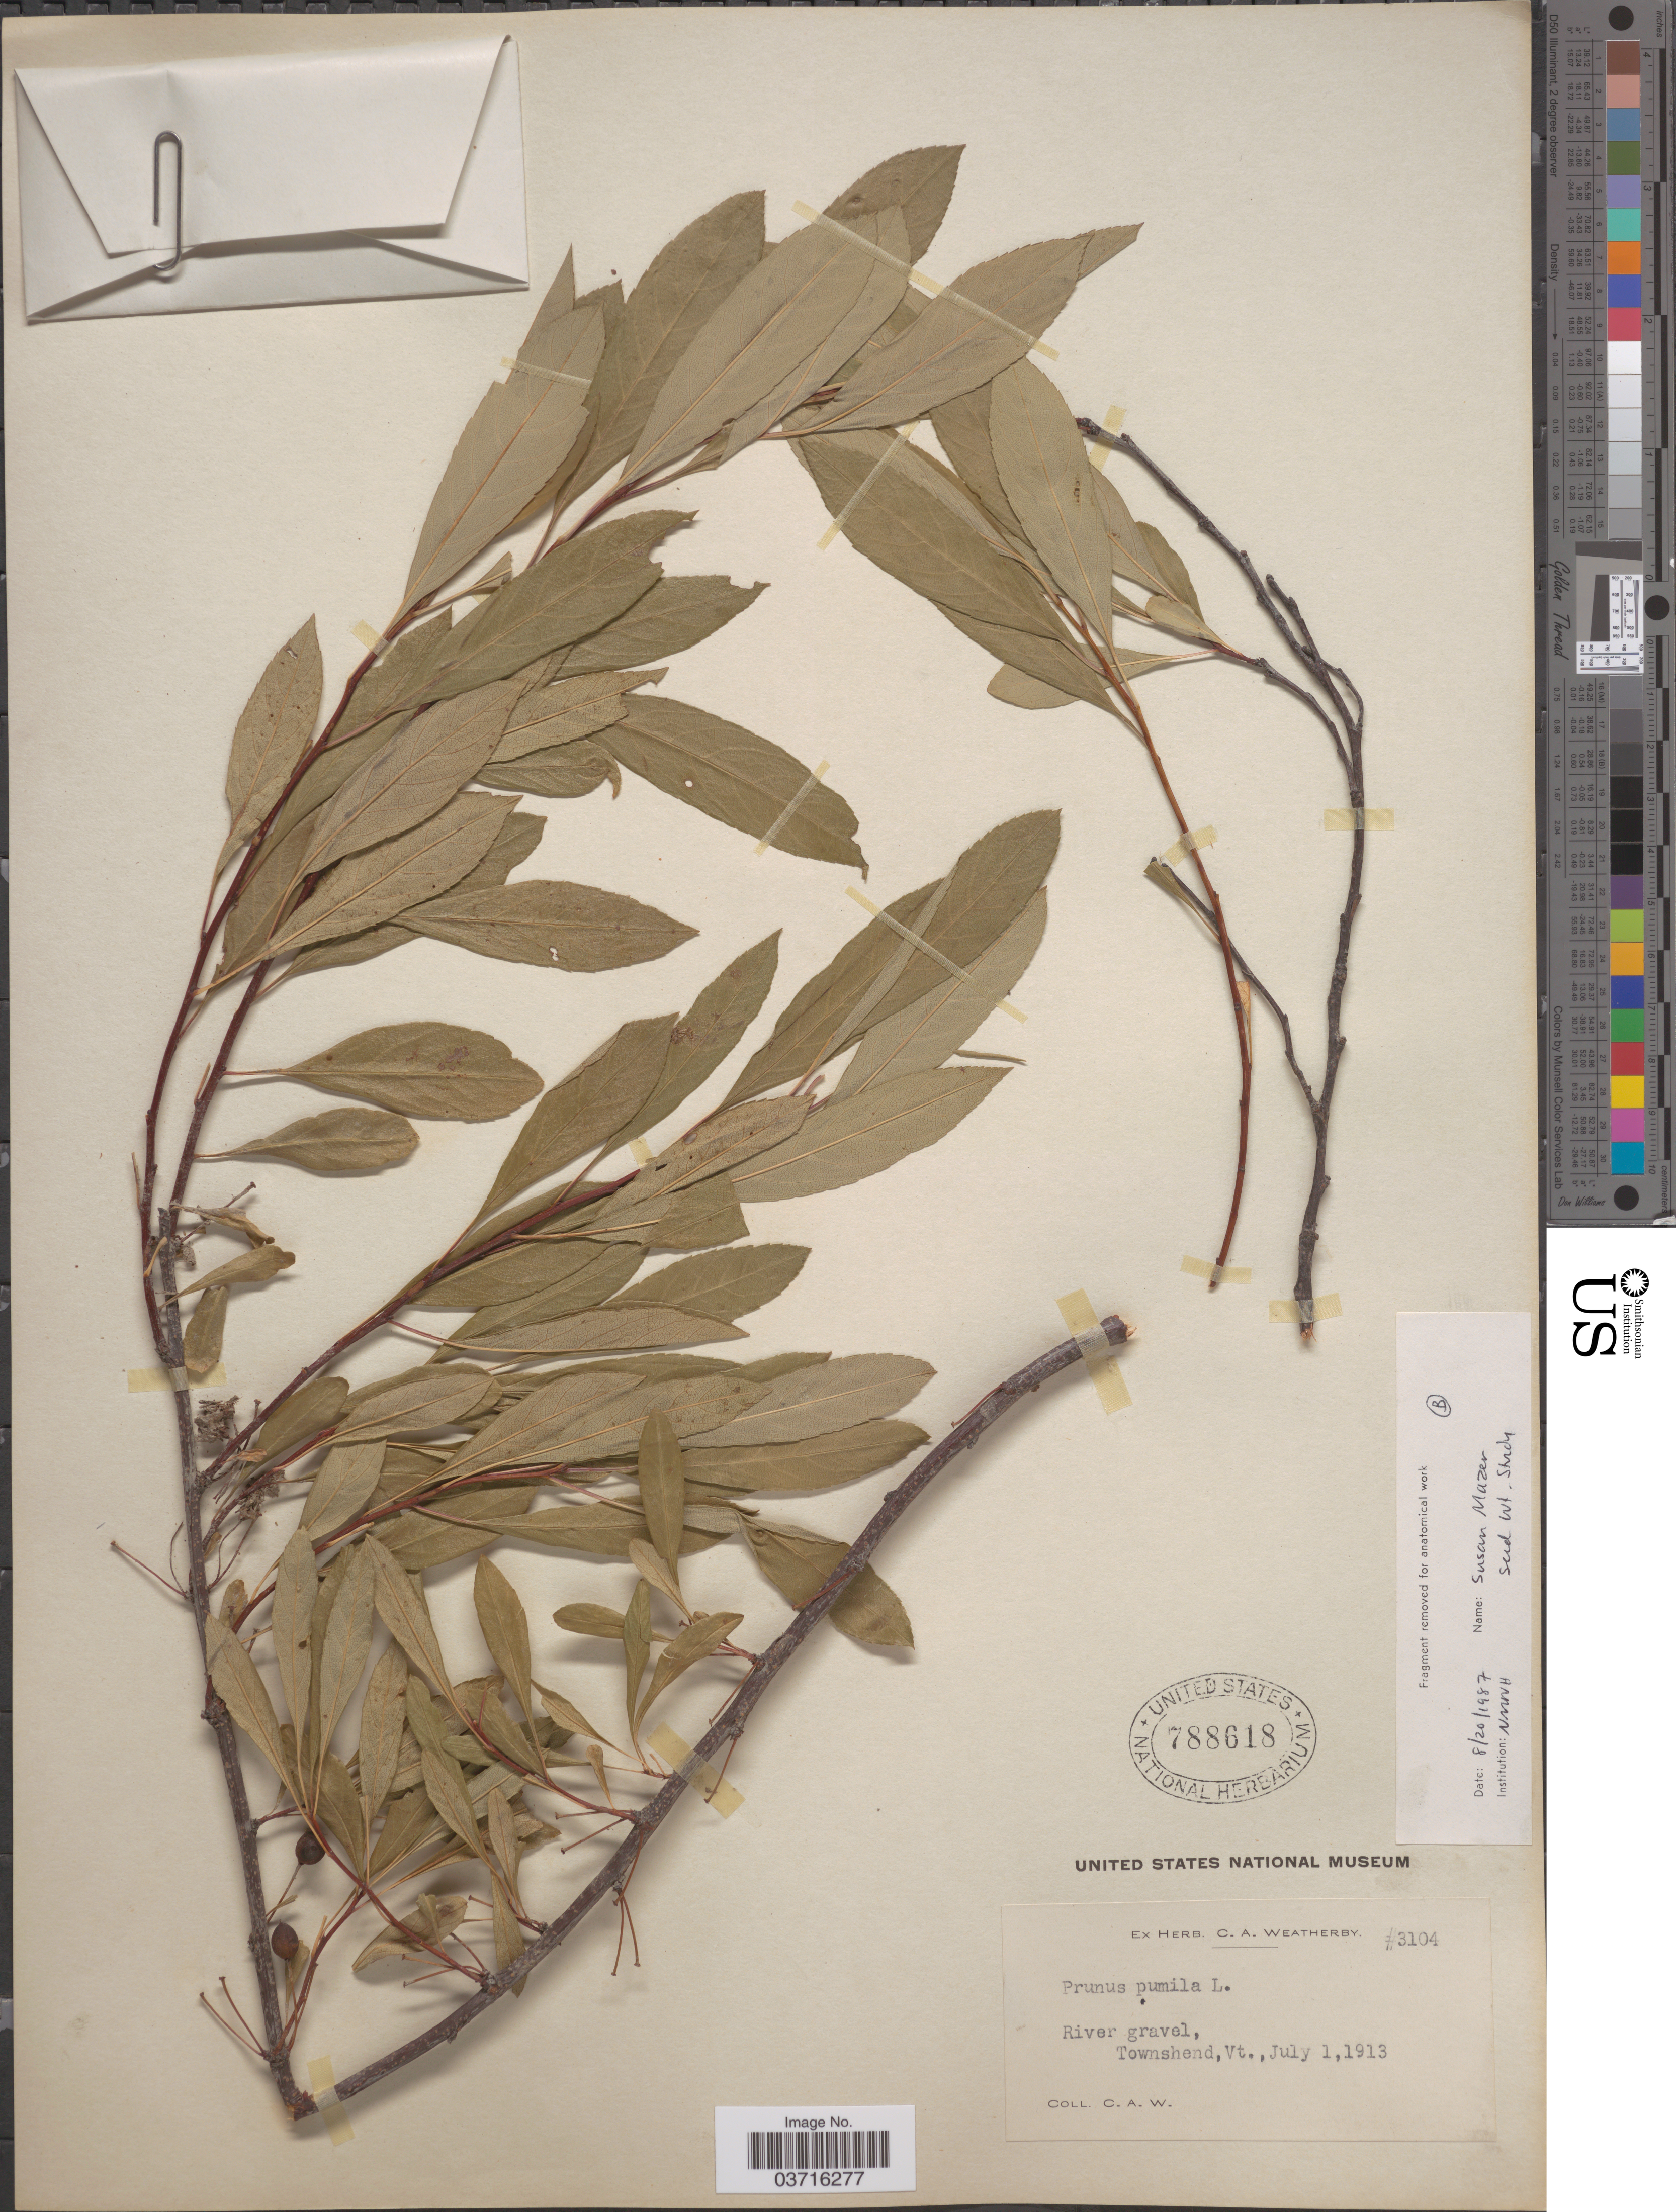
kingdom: Plantae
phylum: Tracheophyta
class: Magnoliopsida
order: Rosales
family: Rosaceae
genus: Prunus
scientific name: Prunus pumila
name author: L.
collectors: C. A. Weatherby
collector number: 3104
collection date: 1913-07-01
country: United States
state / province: Vermont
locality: Townshend.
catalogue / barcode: US 788618